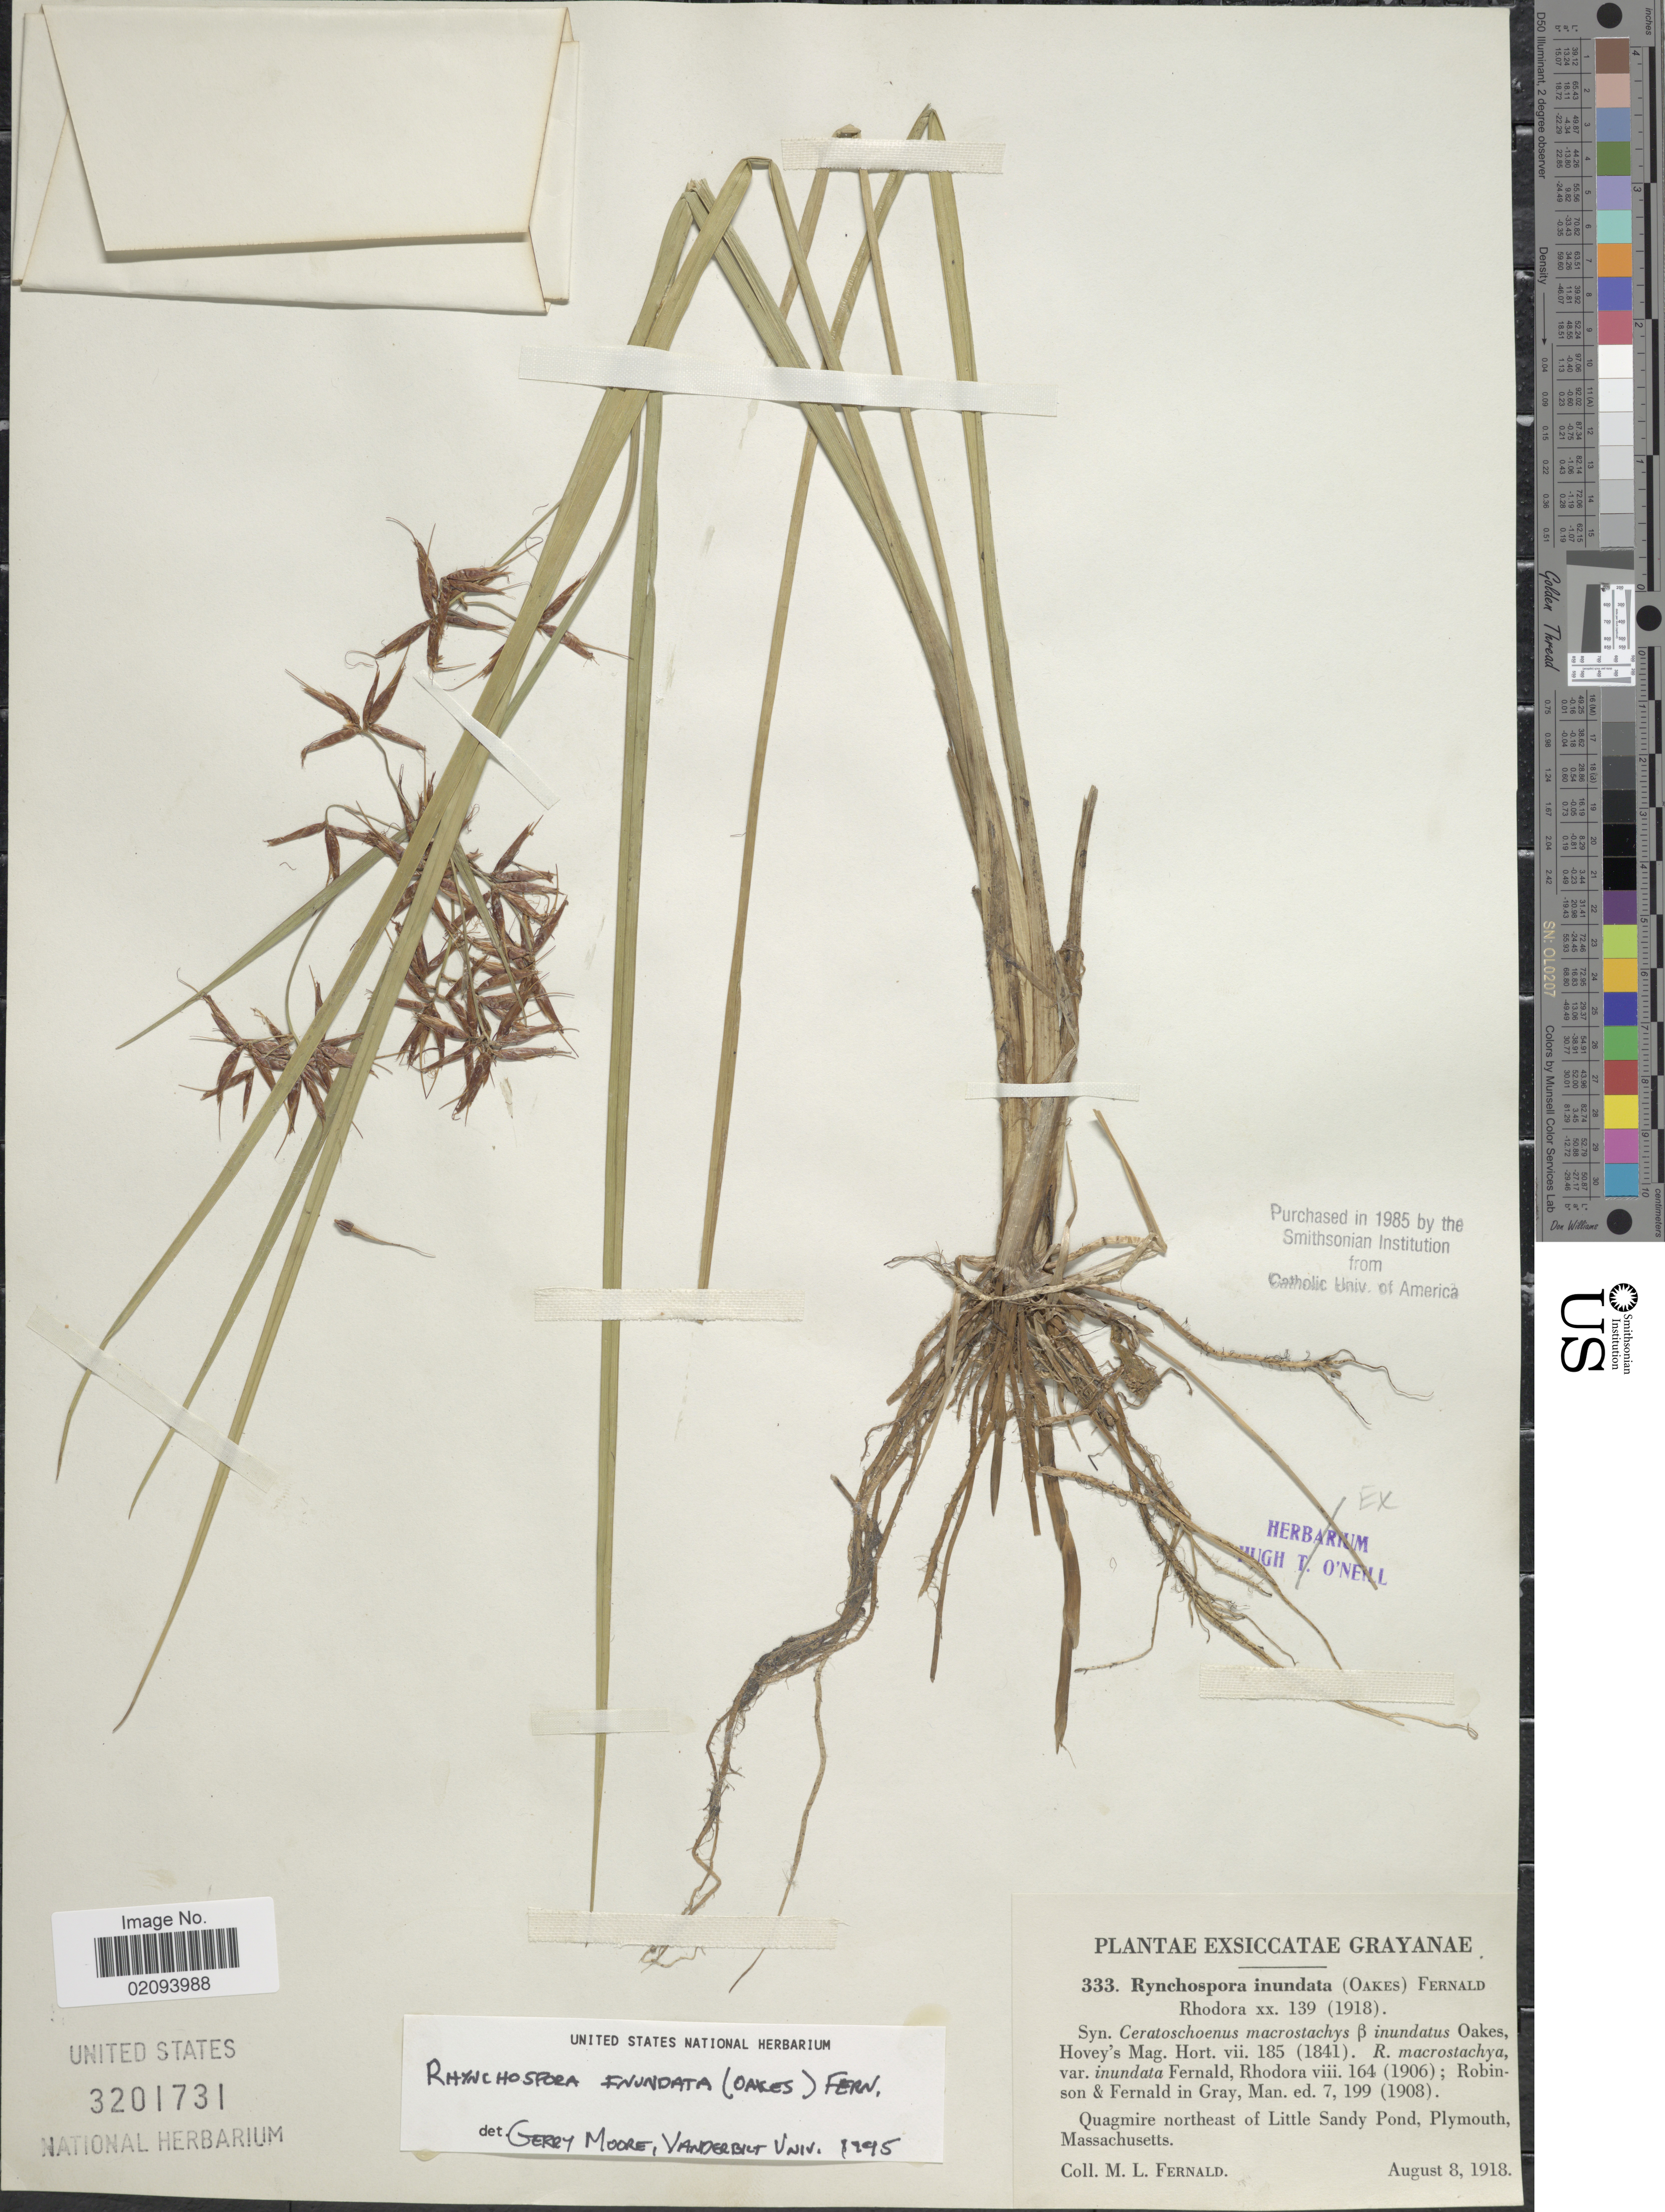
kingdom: Plantae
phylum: Tracheophyta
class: Liliopsida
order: Poales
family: Cyperaceae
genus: Rhynchospora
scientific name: Rhynchospora inundata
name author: (Oakes) Fernald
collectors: M. L. Fernald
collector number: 333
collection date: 1918-08-08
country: United States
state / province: Massachusetts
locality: Quagmire northeast of Little Sandy Pond, Plymouth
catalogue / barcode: US 3201731